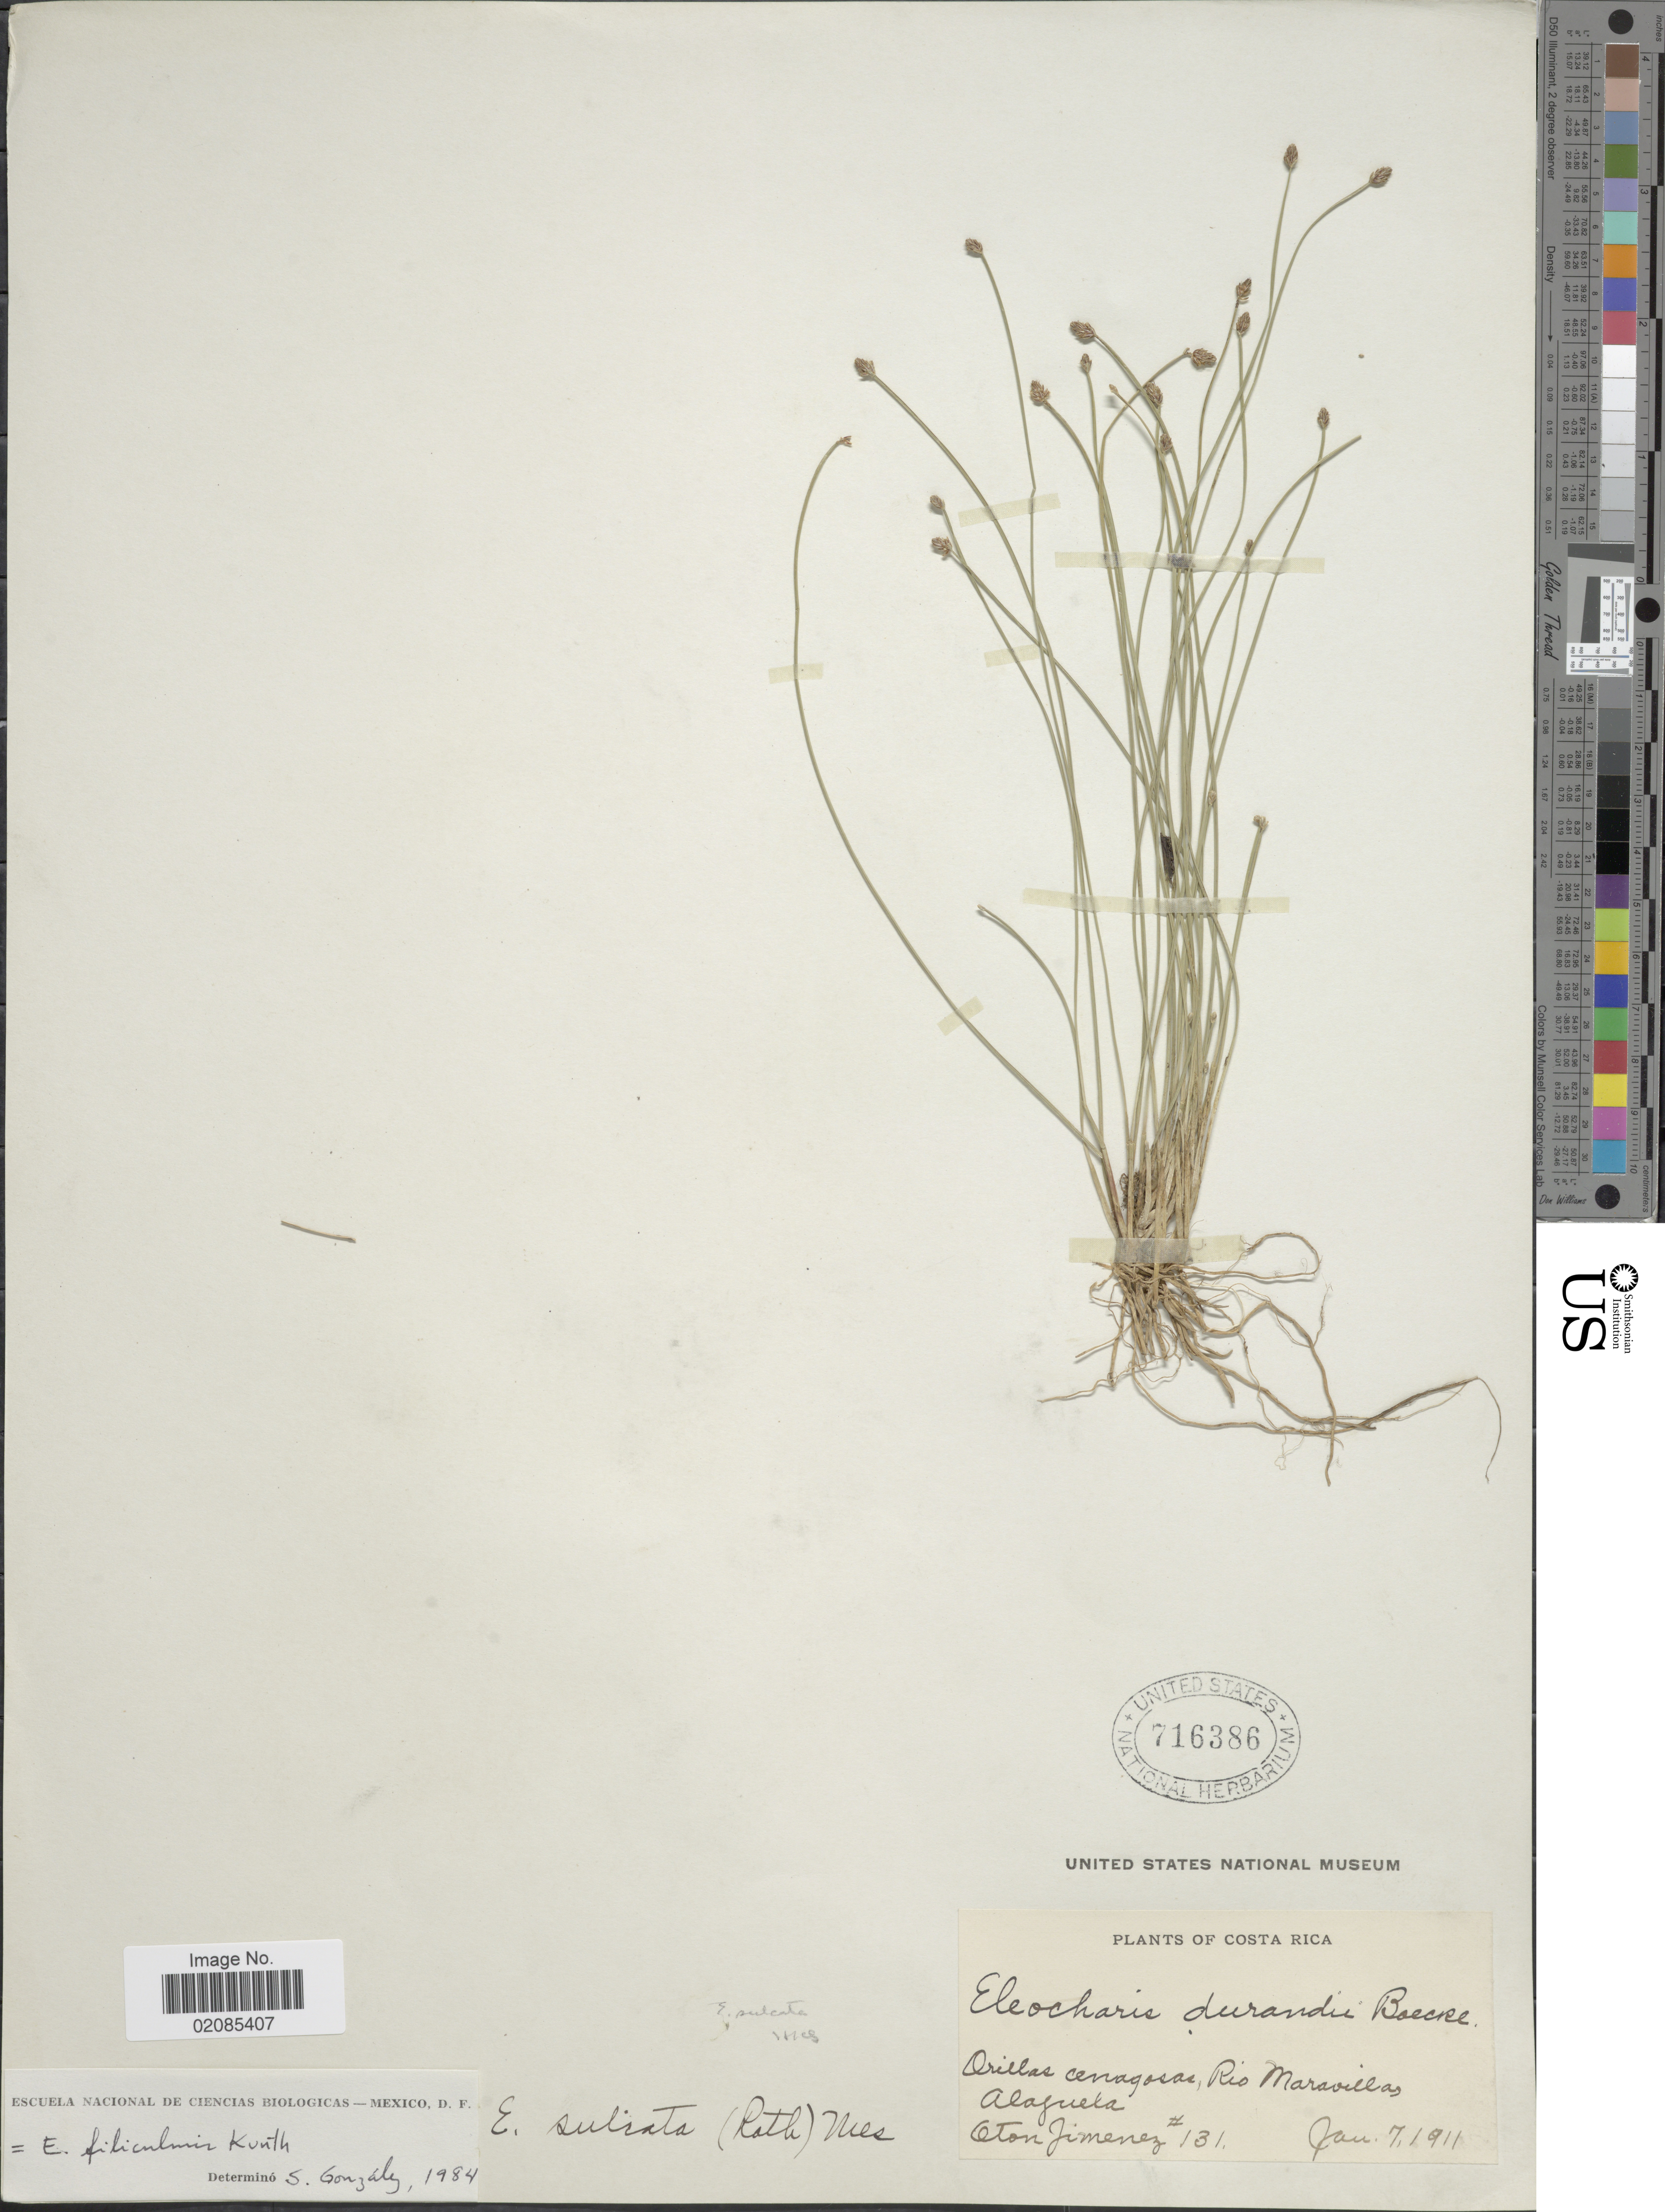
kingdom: Plantae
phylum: Tracheophyta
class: Liliopsida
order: Poales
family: Cyperaceae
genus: Eleocharis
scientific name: Eleocharis filiculmis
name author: Kunth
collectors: O. Jimenez L.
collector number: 131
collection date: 1911-01-07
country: Costa Rica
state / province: Alajuela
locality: Orillas cenagosas, Rio Maravillas.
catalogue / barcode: US 716386